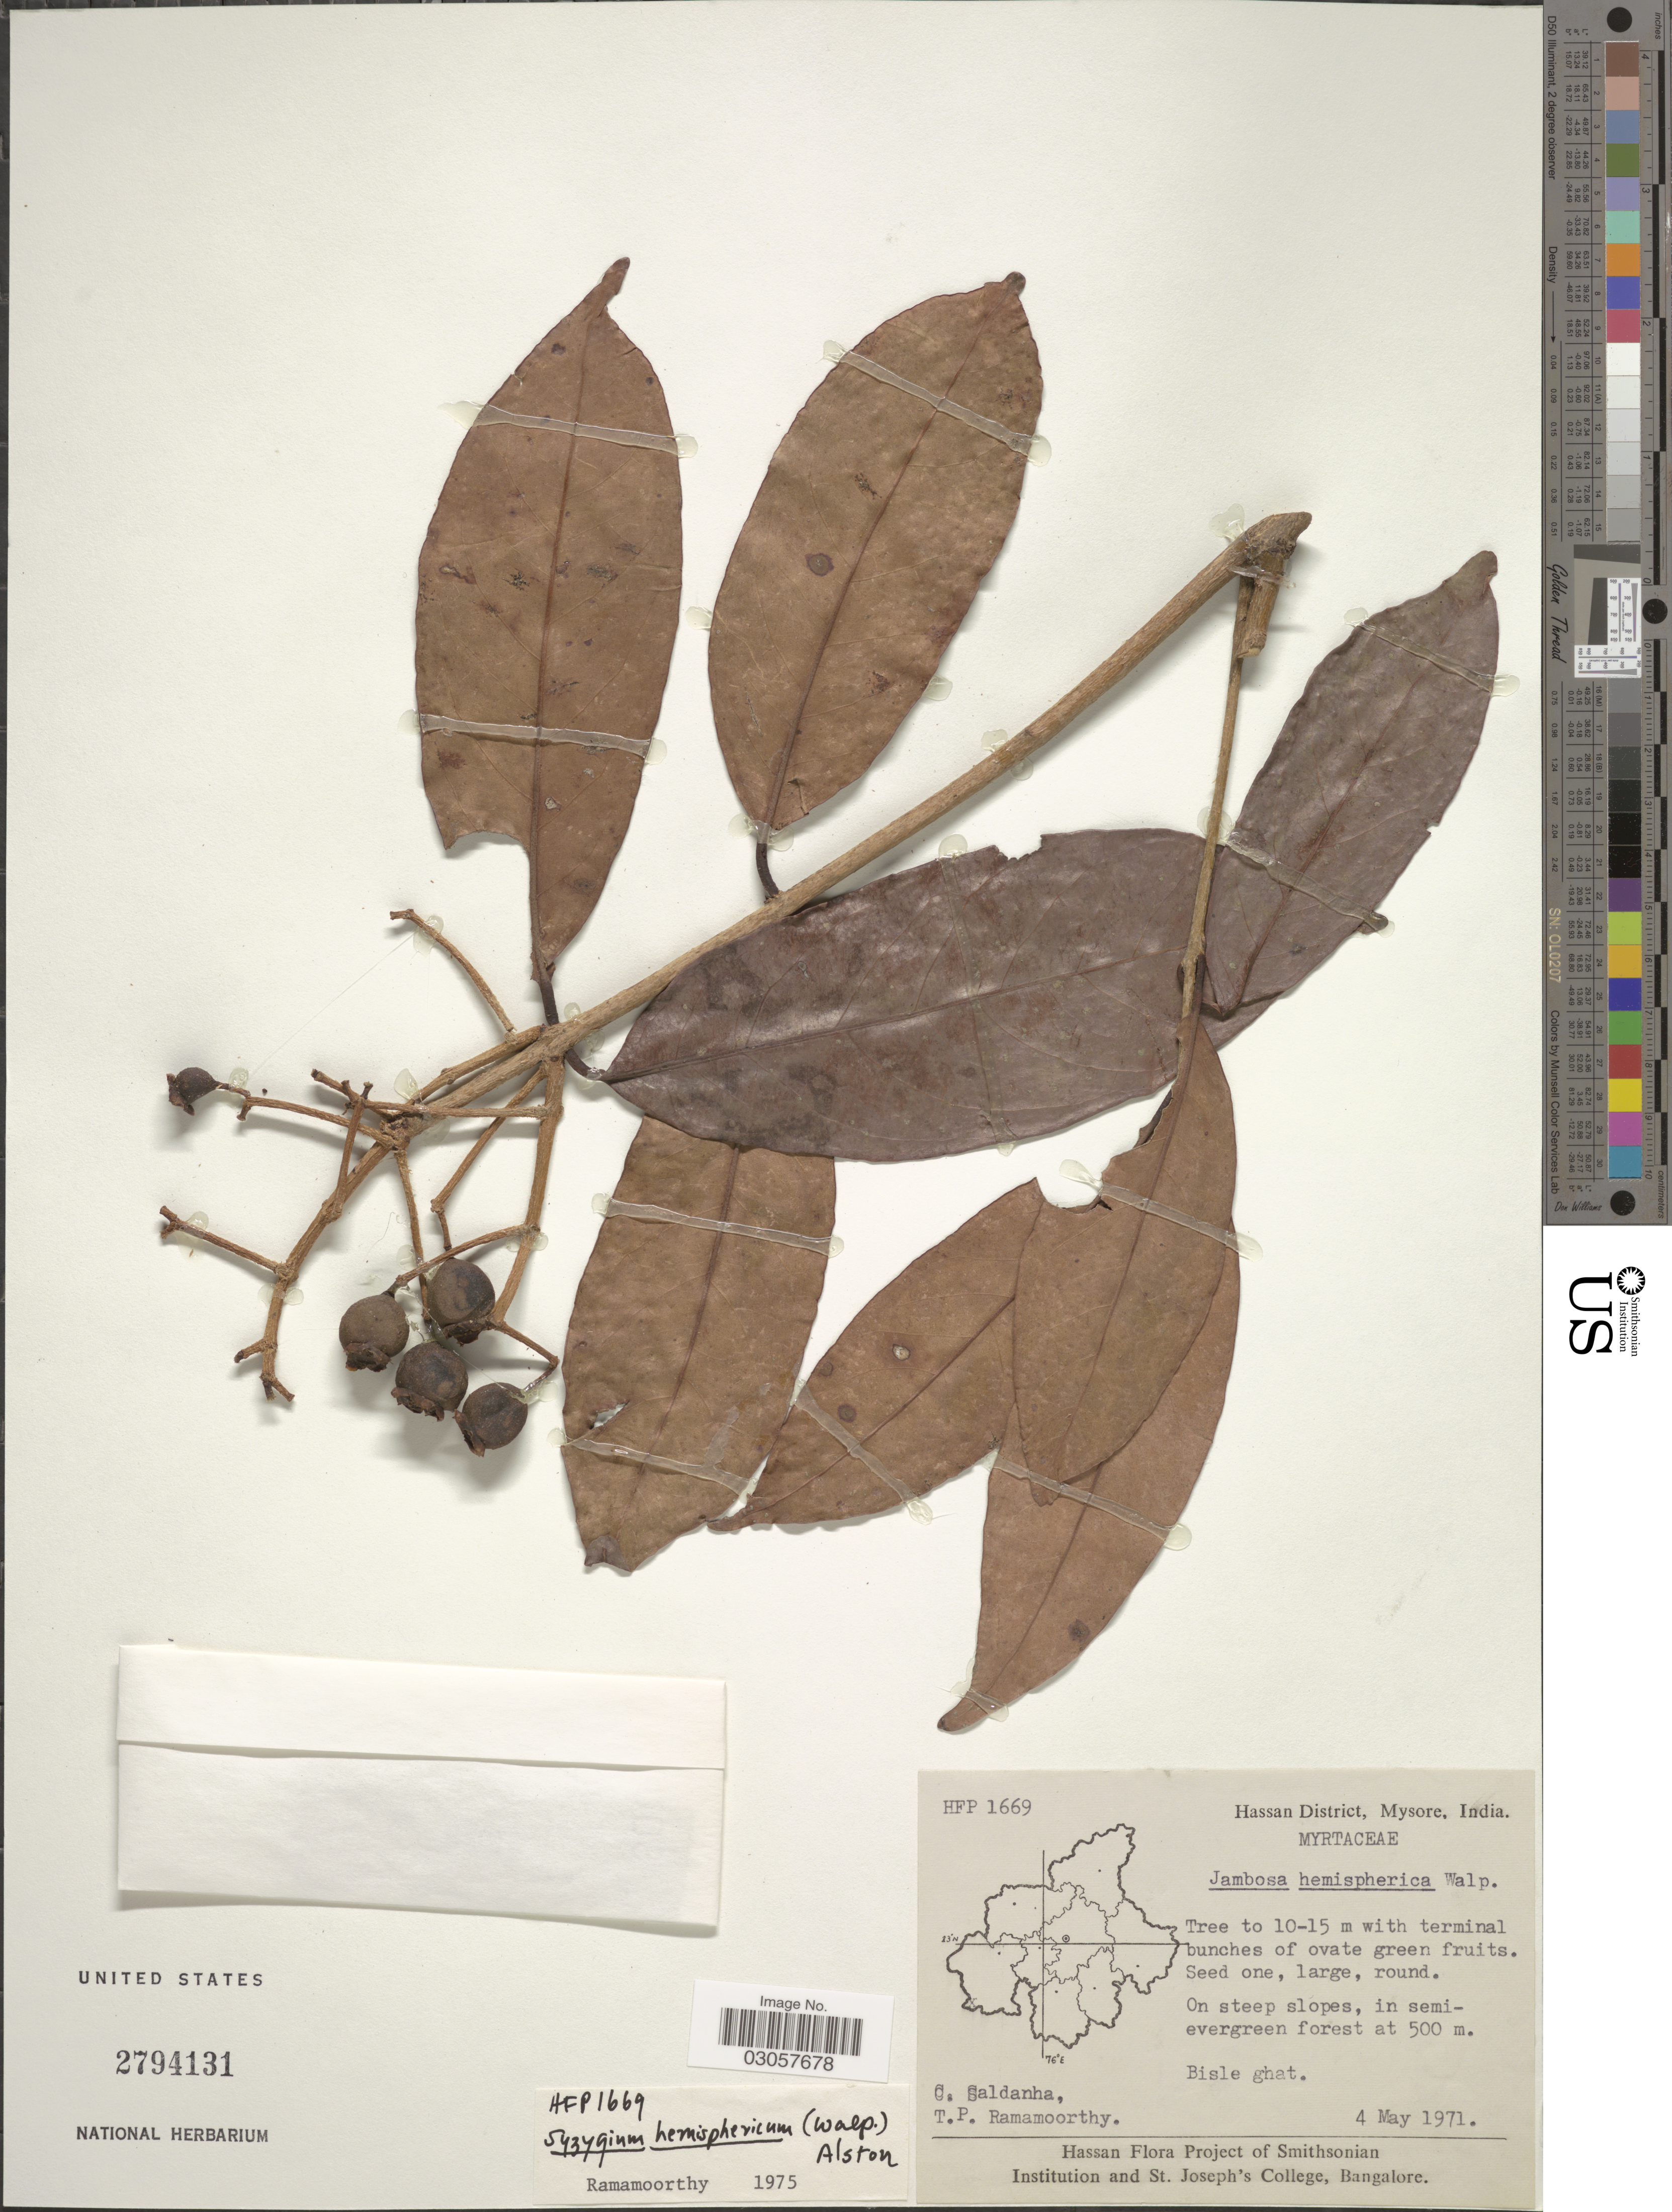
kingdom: Plantae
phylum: Tracheophyta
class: Magnoliopsida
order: Myrtales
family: Myrtaceae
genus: Syzygium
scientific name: Syzygium hemisphericum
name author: (Wight) Alston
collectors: C. Saldanha & T. P. Ramamoorthy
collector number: HFP 1669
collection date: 1971-05-04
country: India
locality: Hassan District, Mysore. Bisle ghat.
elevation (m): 500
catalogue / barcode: US 2794131